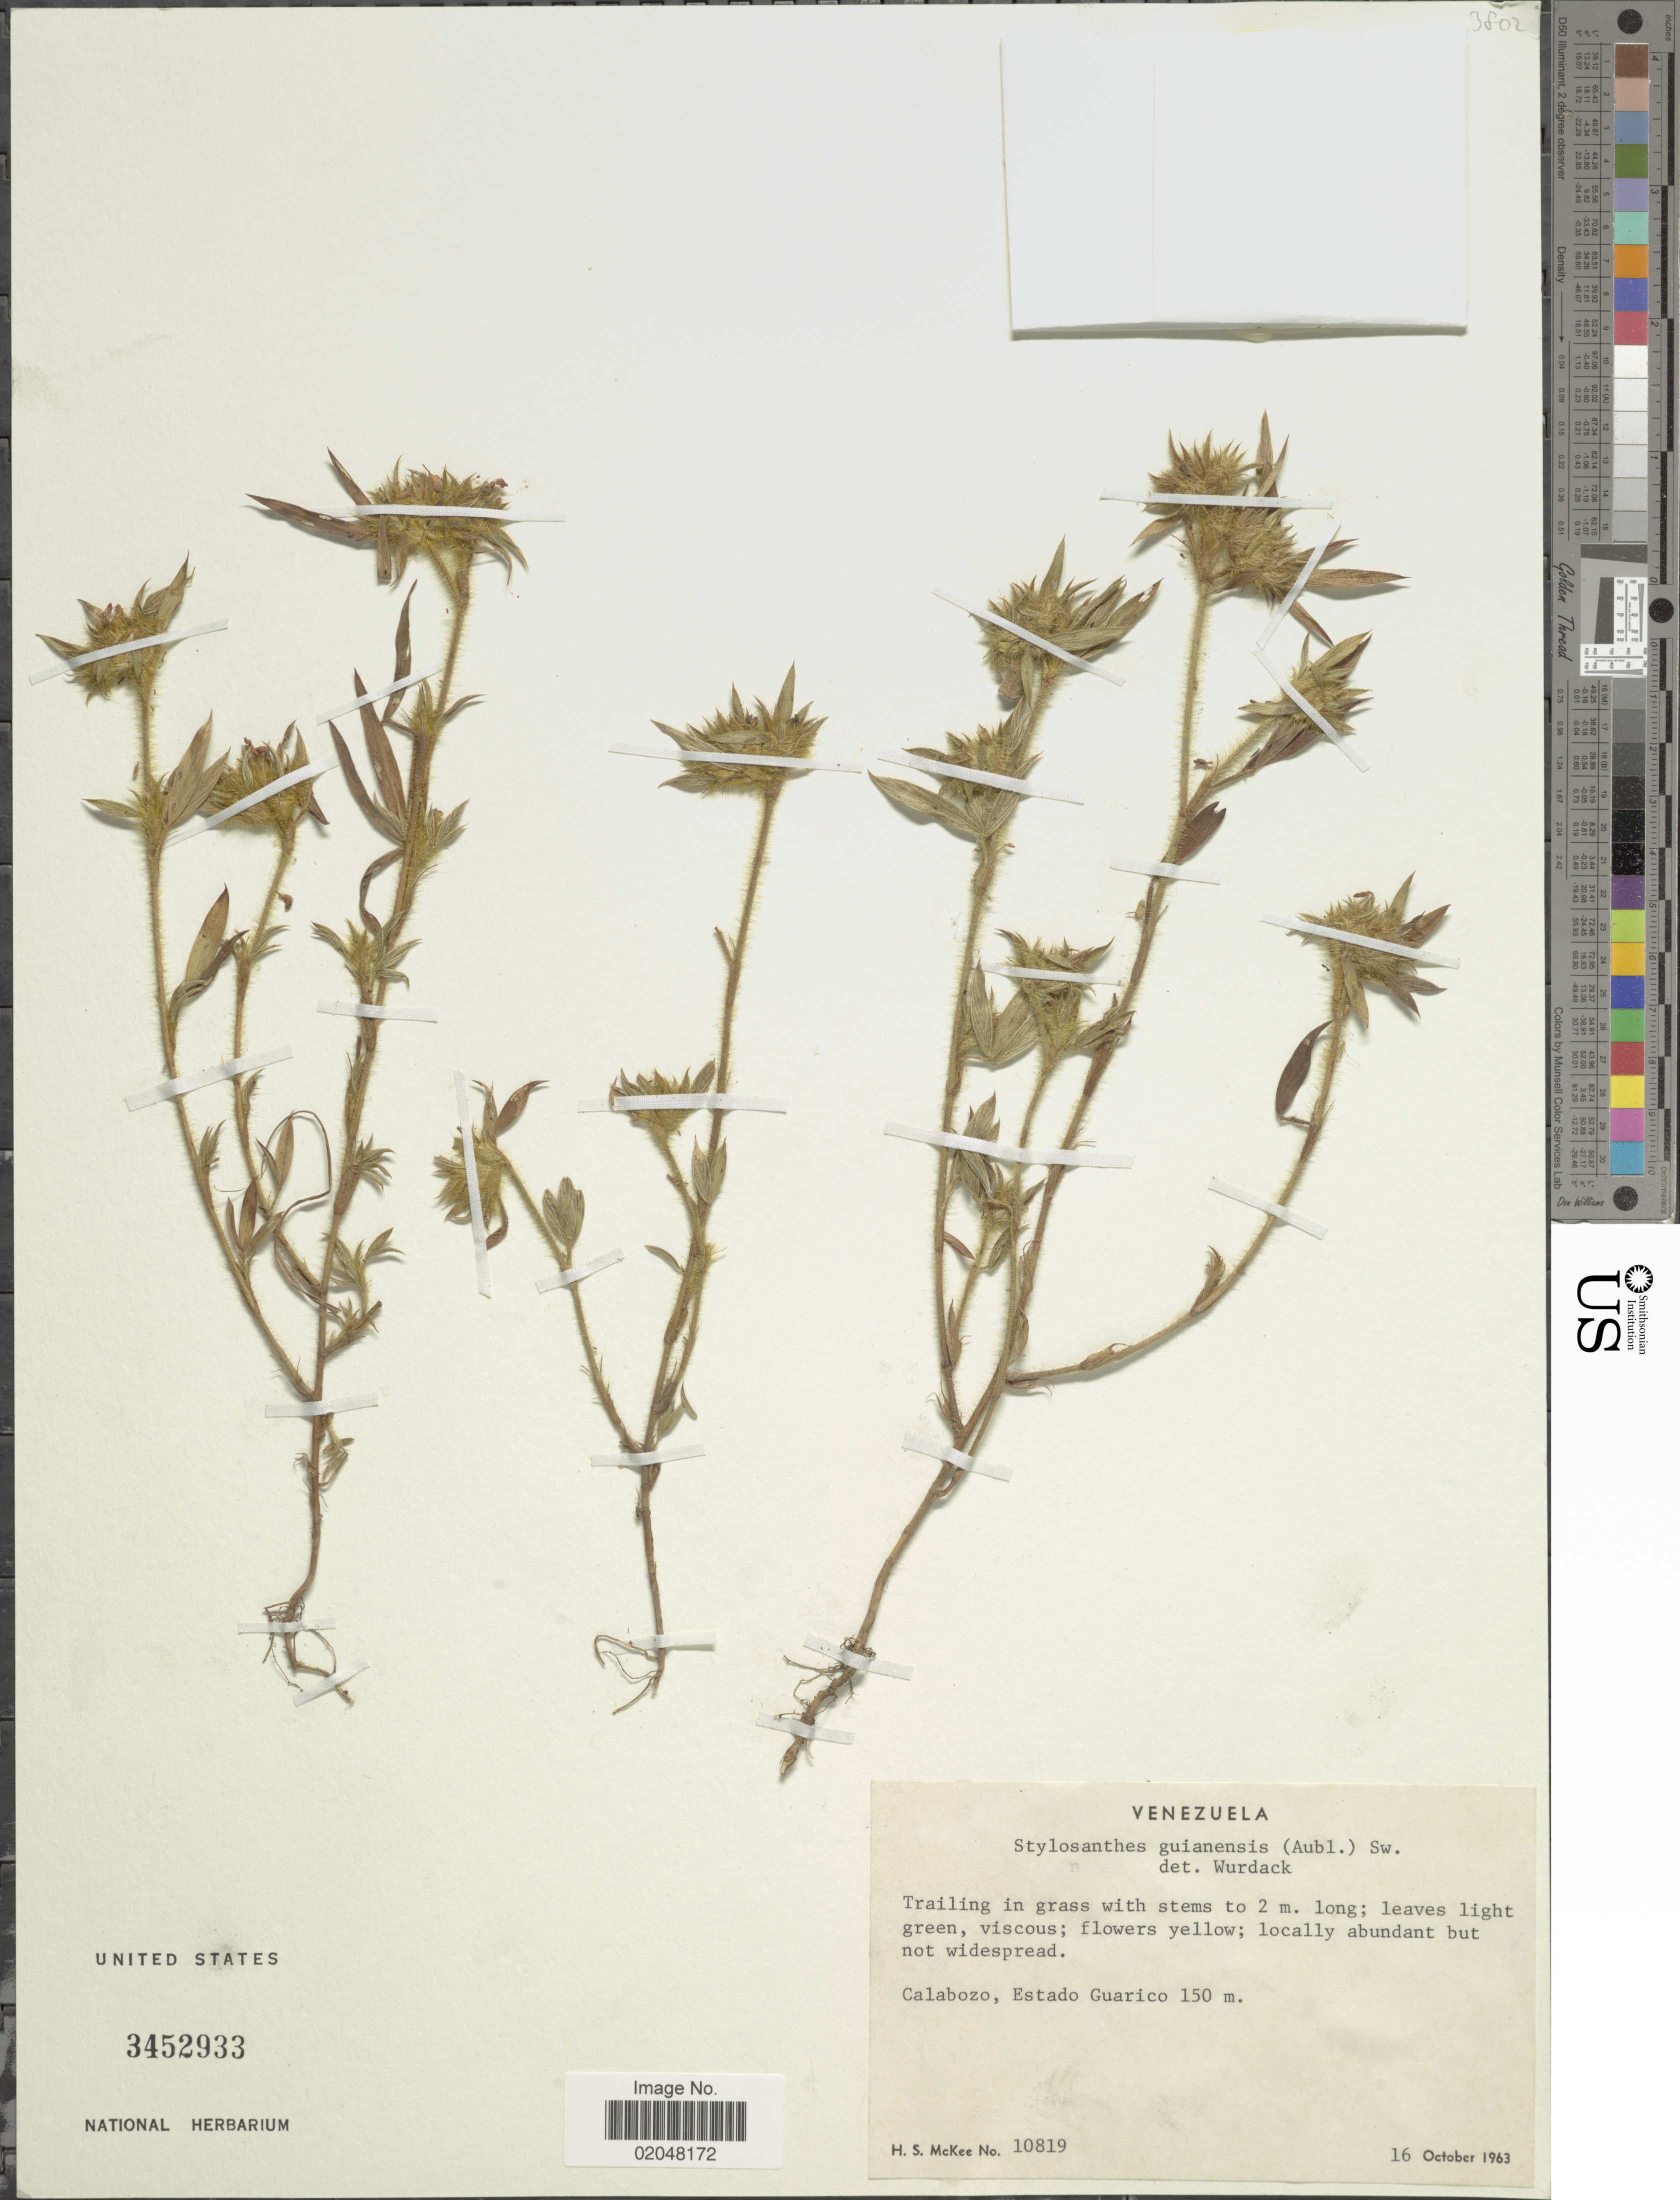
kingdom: Plantae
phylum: Tracheophyta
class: Magnoliopsida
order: Fabales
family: Fabaceae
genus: Stylosanthes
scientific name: Stylosanthes guianensis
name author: (Aubl.) Sw.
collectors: H. S. McKee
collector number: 10819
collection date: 1963-10-16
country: Venezuela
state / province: Guárico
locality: Calabozo, Trailing in grass.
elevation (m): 150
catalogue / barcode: US 3452933